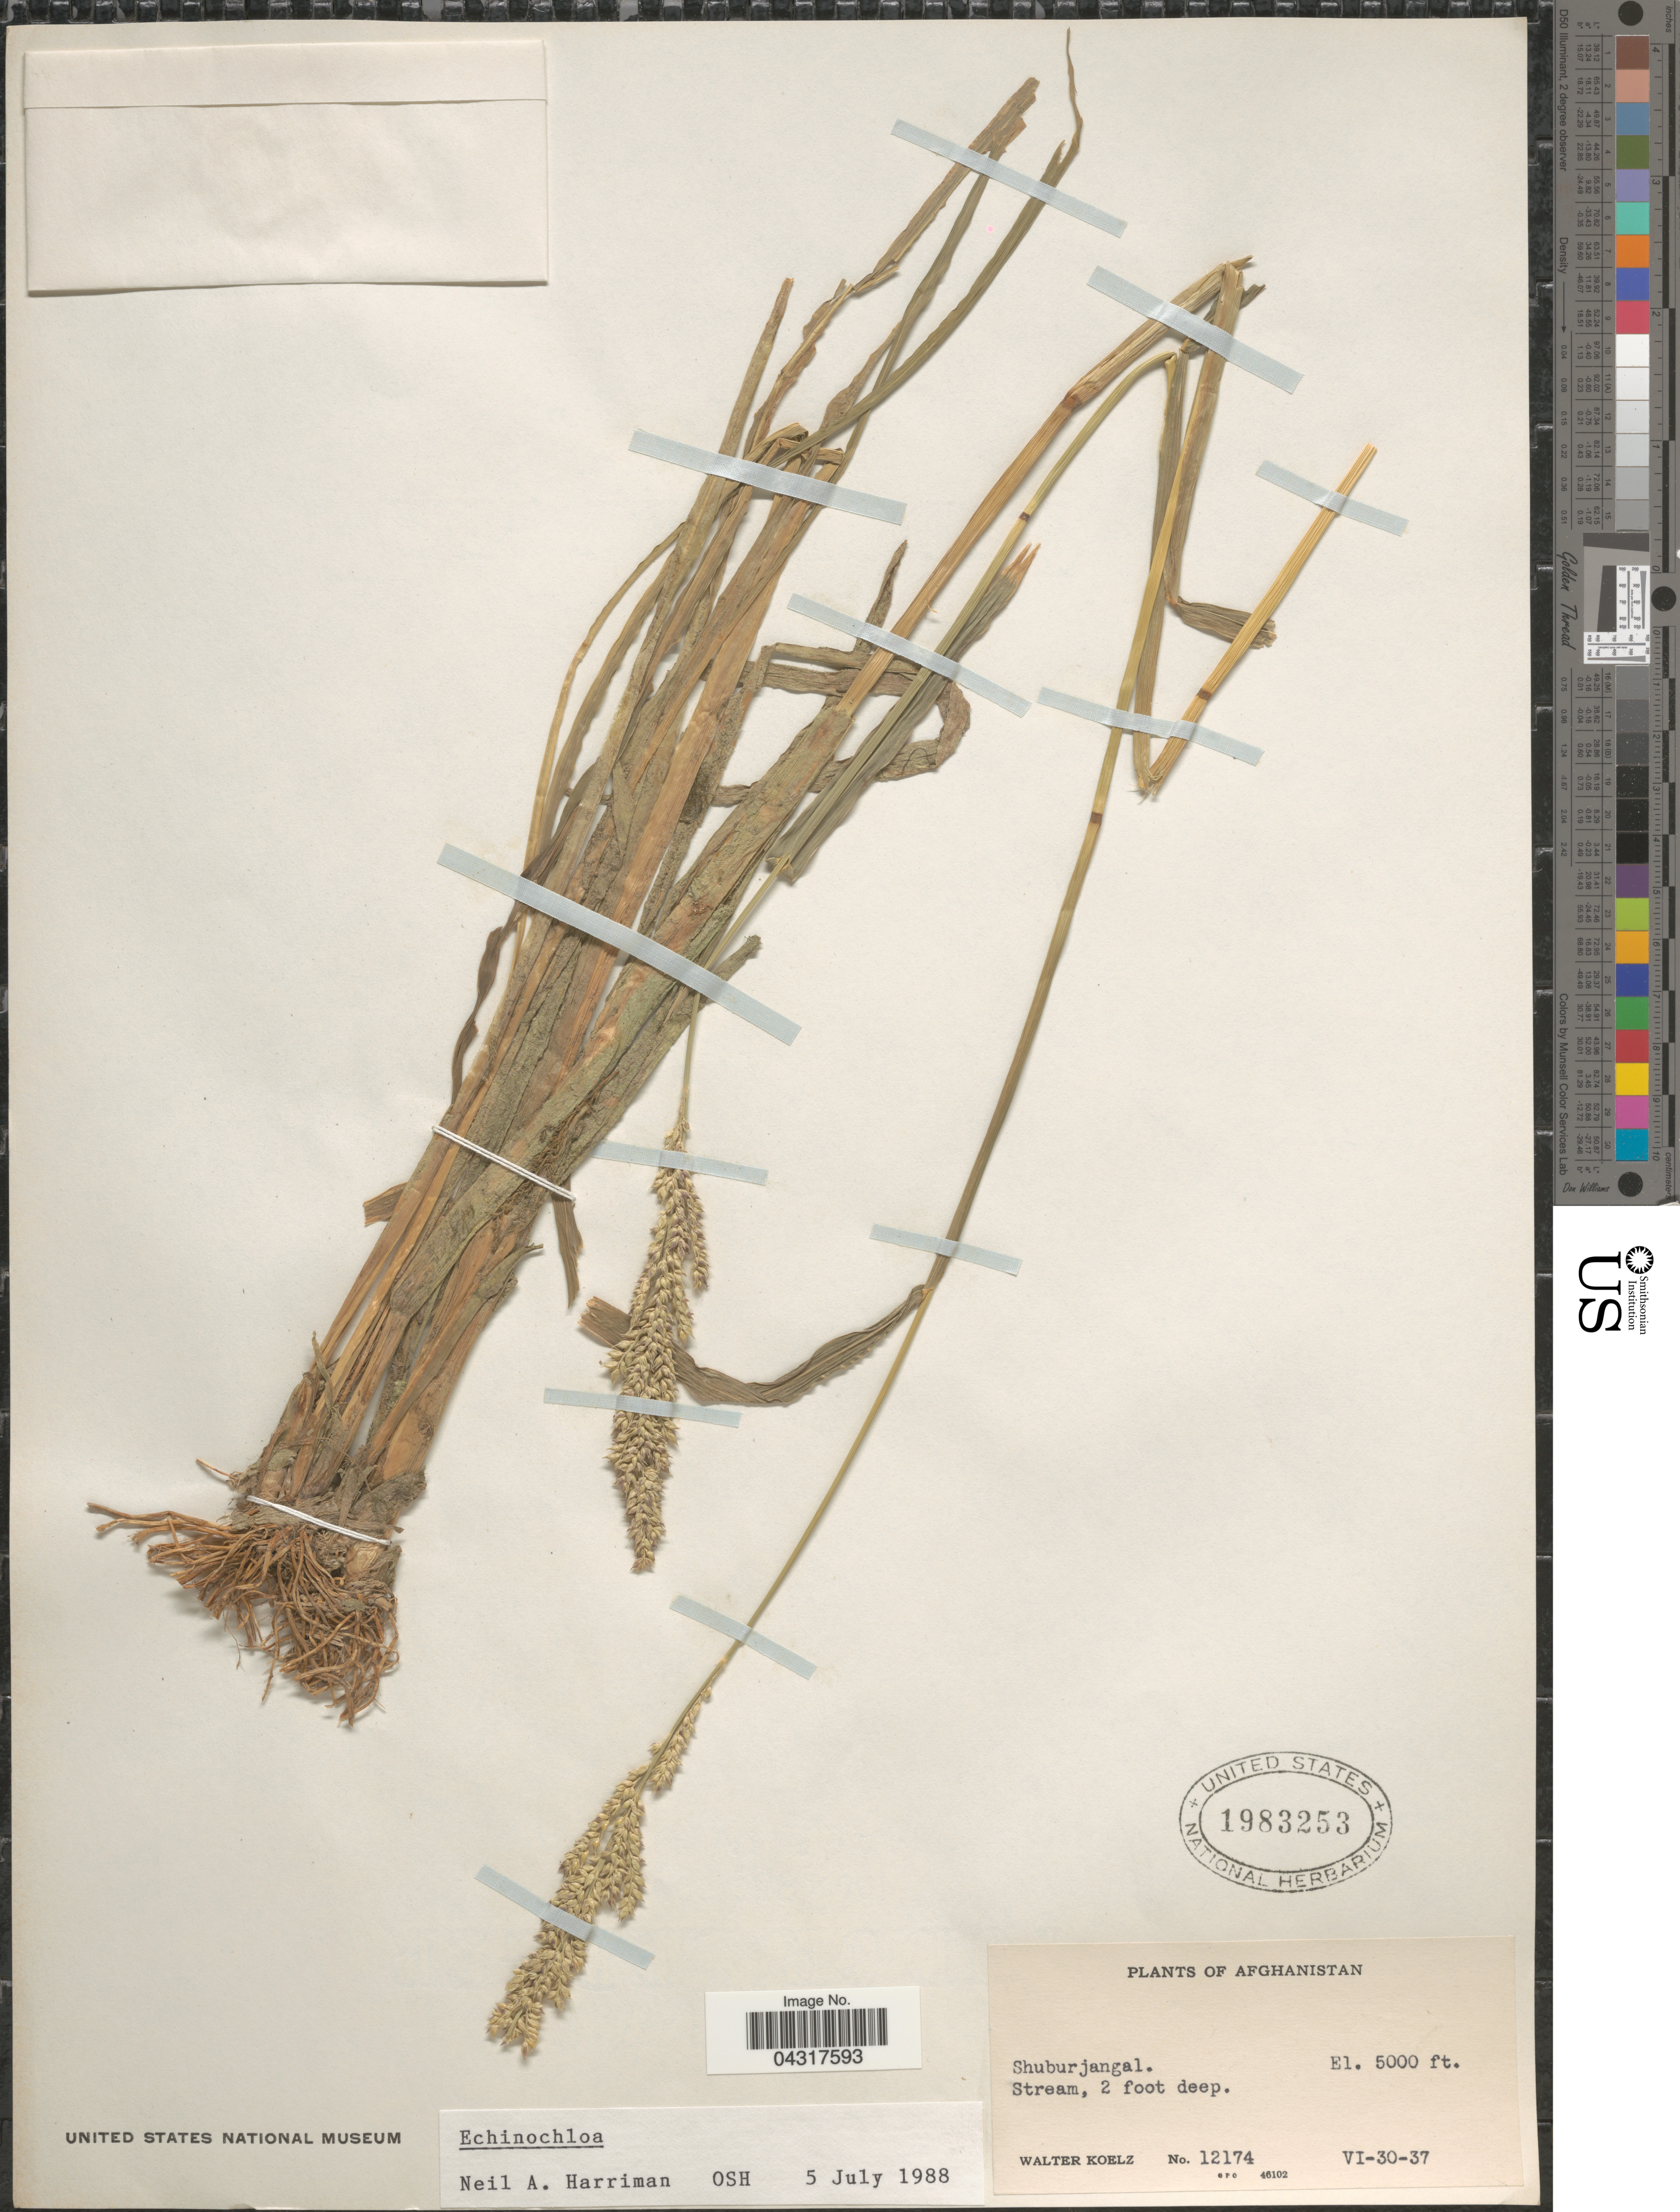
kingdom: Plantae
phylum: Tracheophyta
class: Liliopsida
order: Poales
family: Poaceae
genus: Echinochloa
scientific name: Echinochloa sp.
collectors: W. N. Koelz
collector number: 12174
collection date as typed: Transcribed d/m/y: 30/6/37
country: Afghanistan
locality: Shuburjangal.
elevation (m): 1524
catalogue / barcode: US 1983253